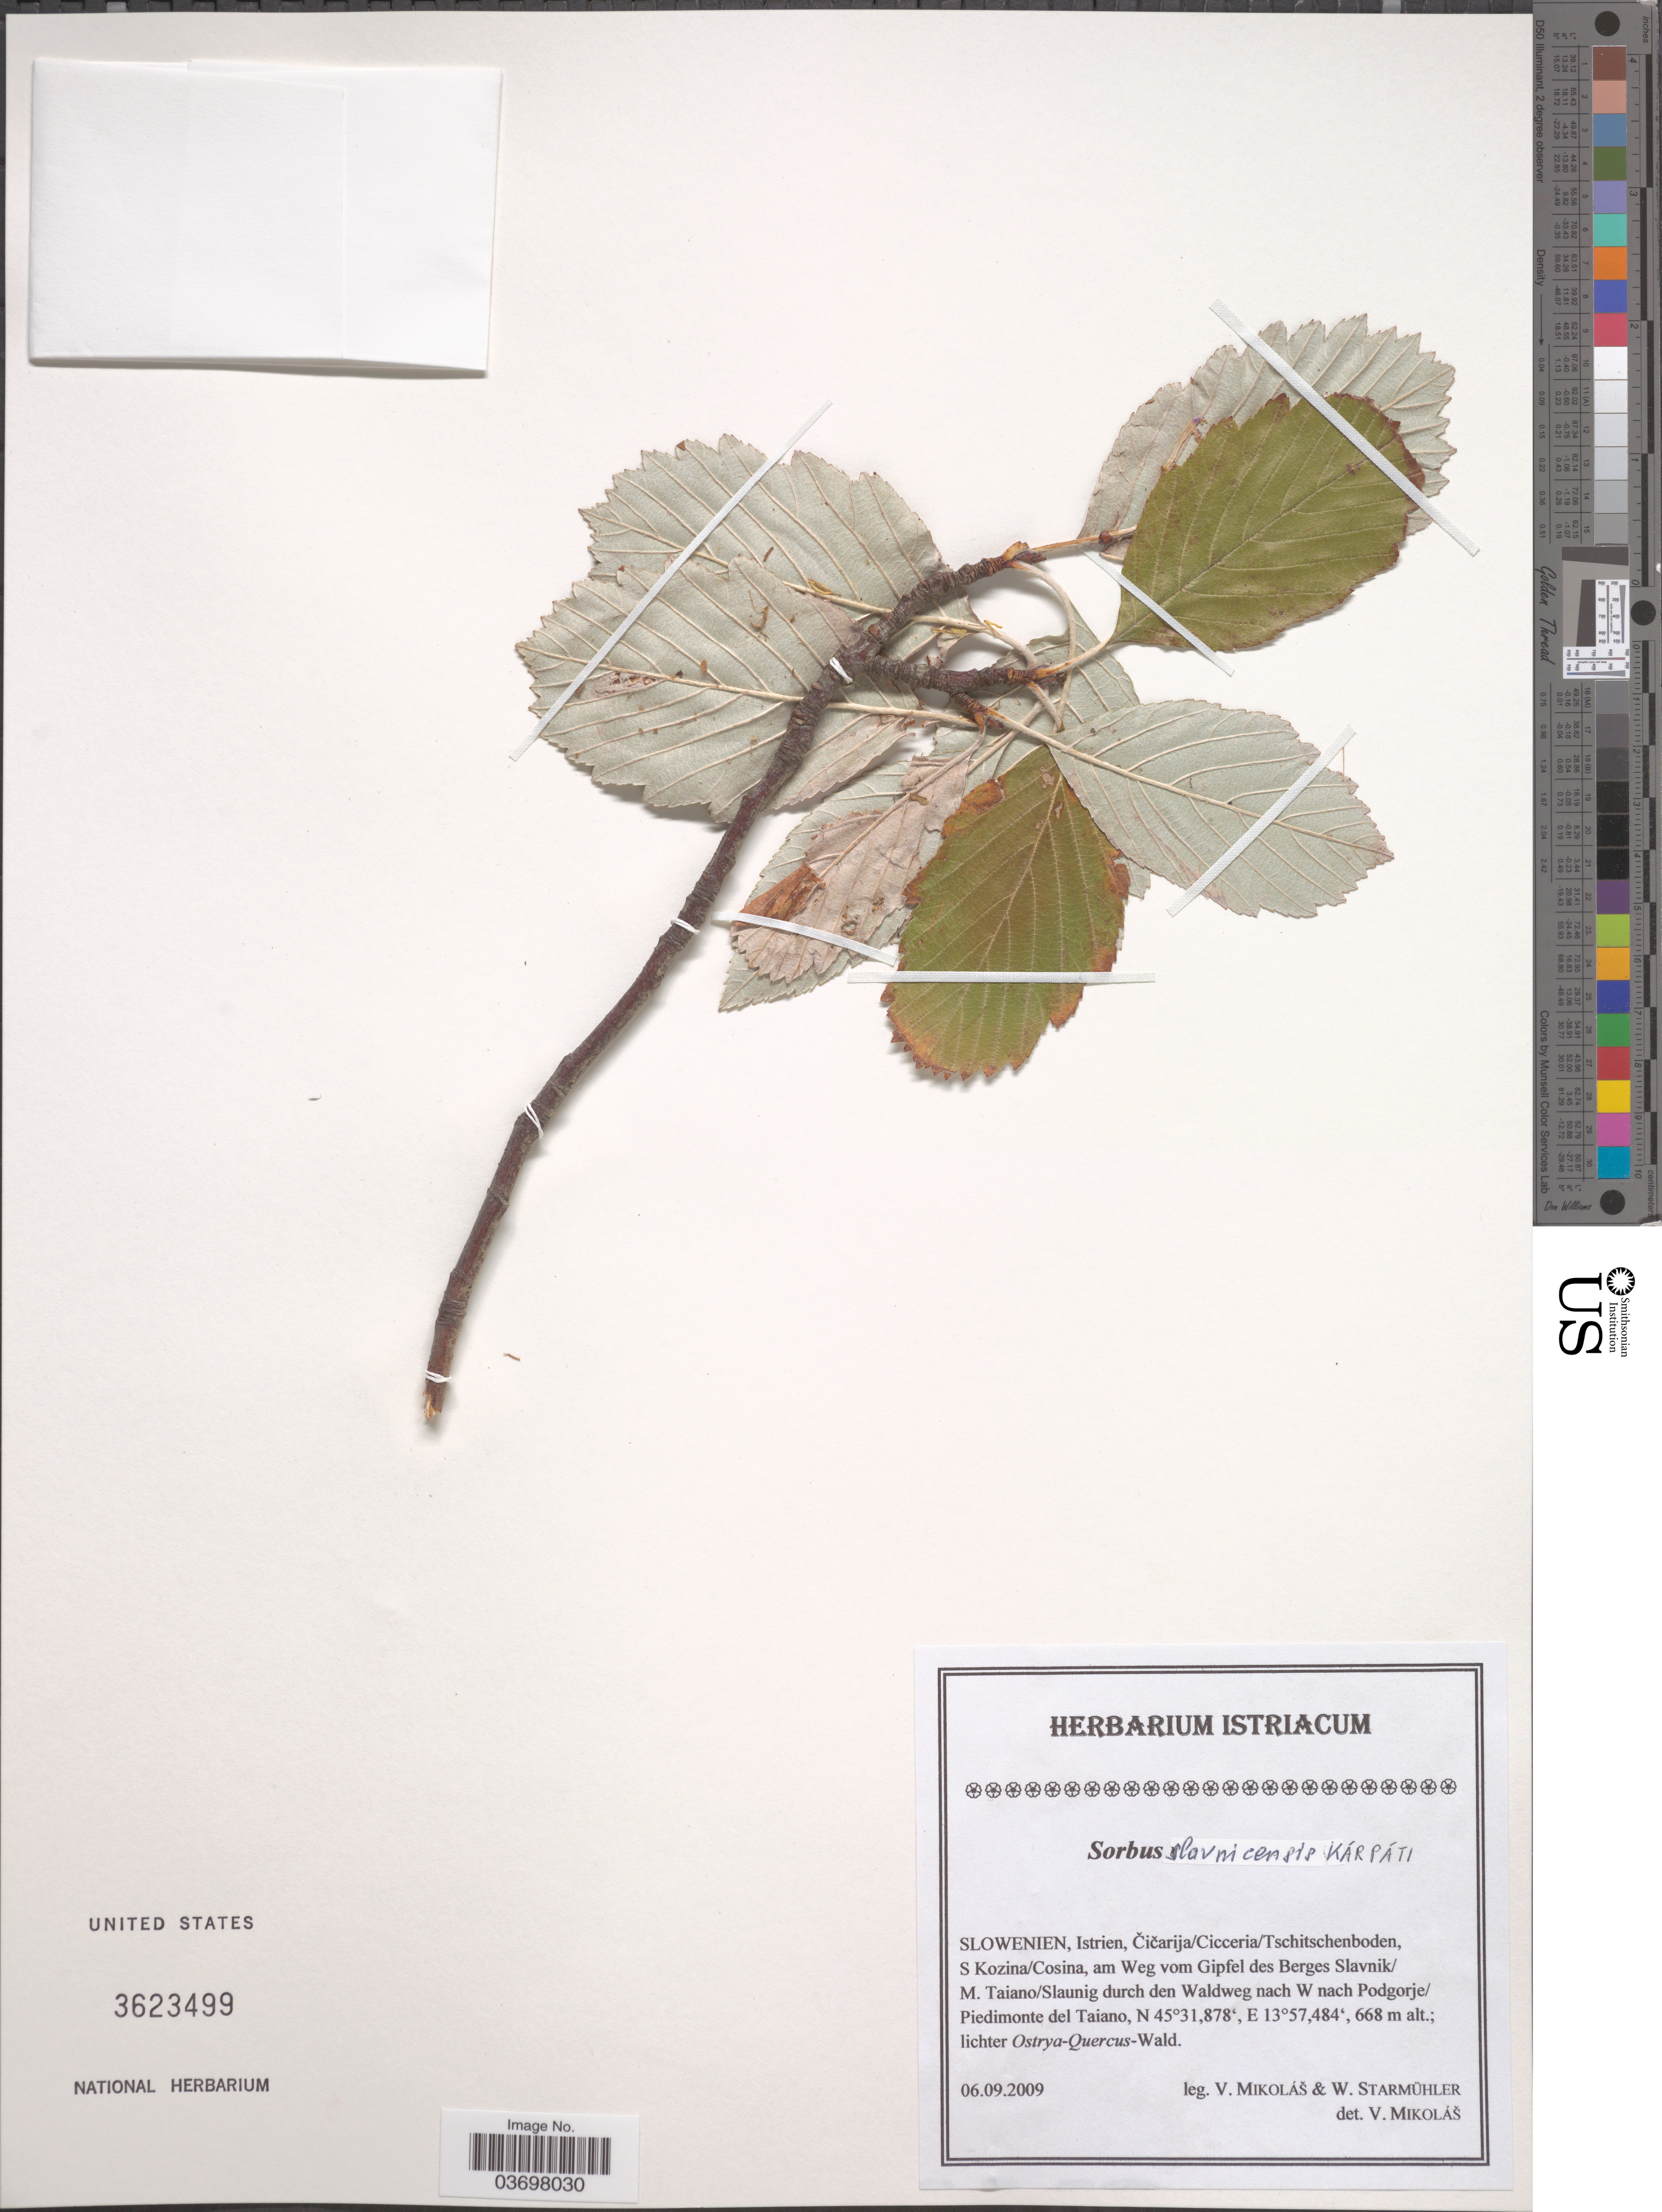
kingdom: Plantae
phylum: Tracheophyta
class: Magnoliopsida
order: Rosales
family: Rosaceae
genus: Sorbus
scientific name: Sorbus slavnicensis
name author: Kárpáti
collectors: V. Mikolás & W. Starmühler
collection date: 2009-09-06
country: Slovenia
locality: Slowenien, Istrien, Čičarija/Cicceria/Tschitschenboden, S Kozina/Cosina, am Weg vom Gipfel des Berges Slavnik/ M. Taiano/Slaunig durch den Waldweg nach W nach Podgorje/Piedimonte del Taiano; lichter Ostrya-Quercus-Wald.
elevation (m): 668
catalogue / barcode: US 3623499